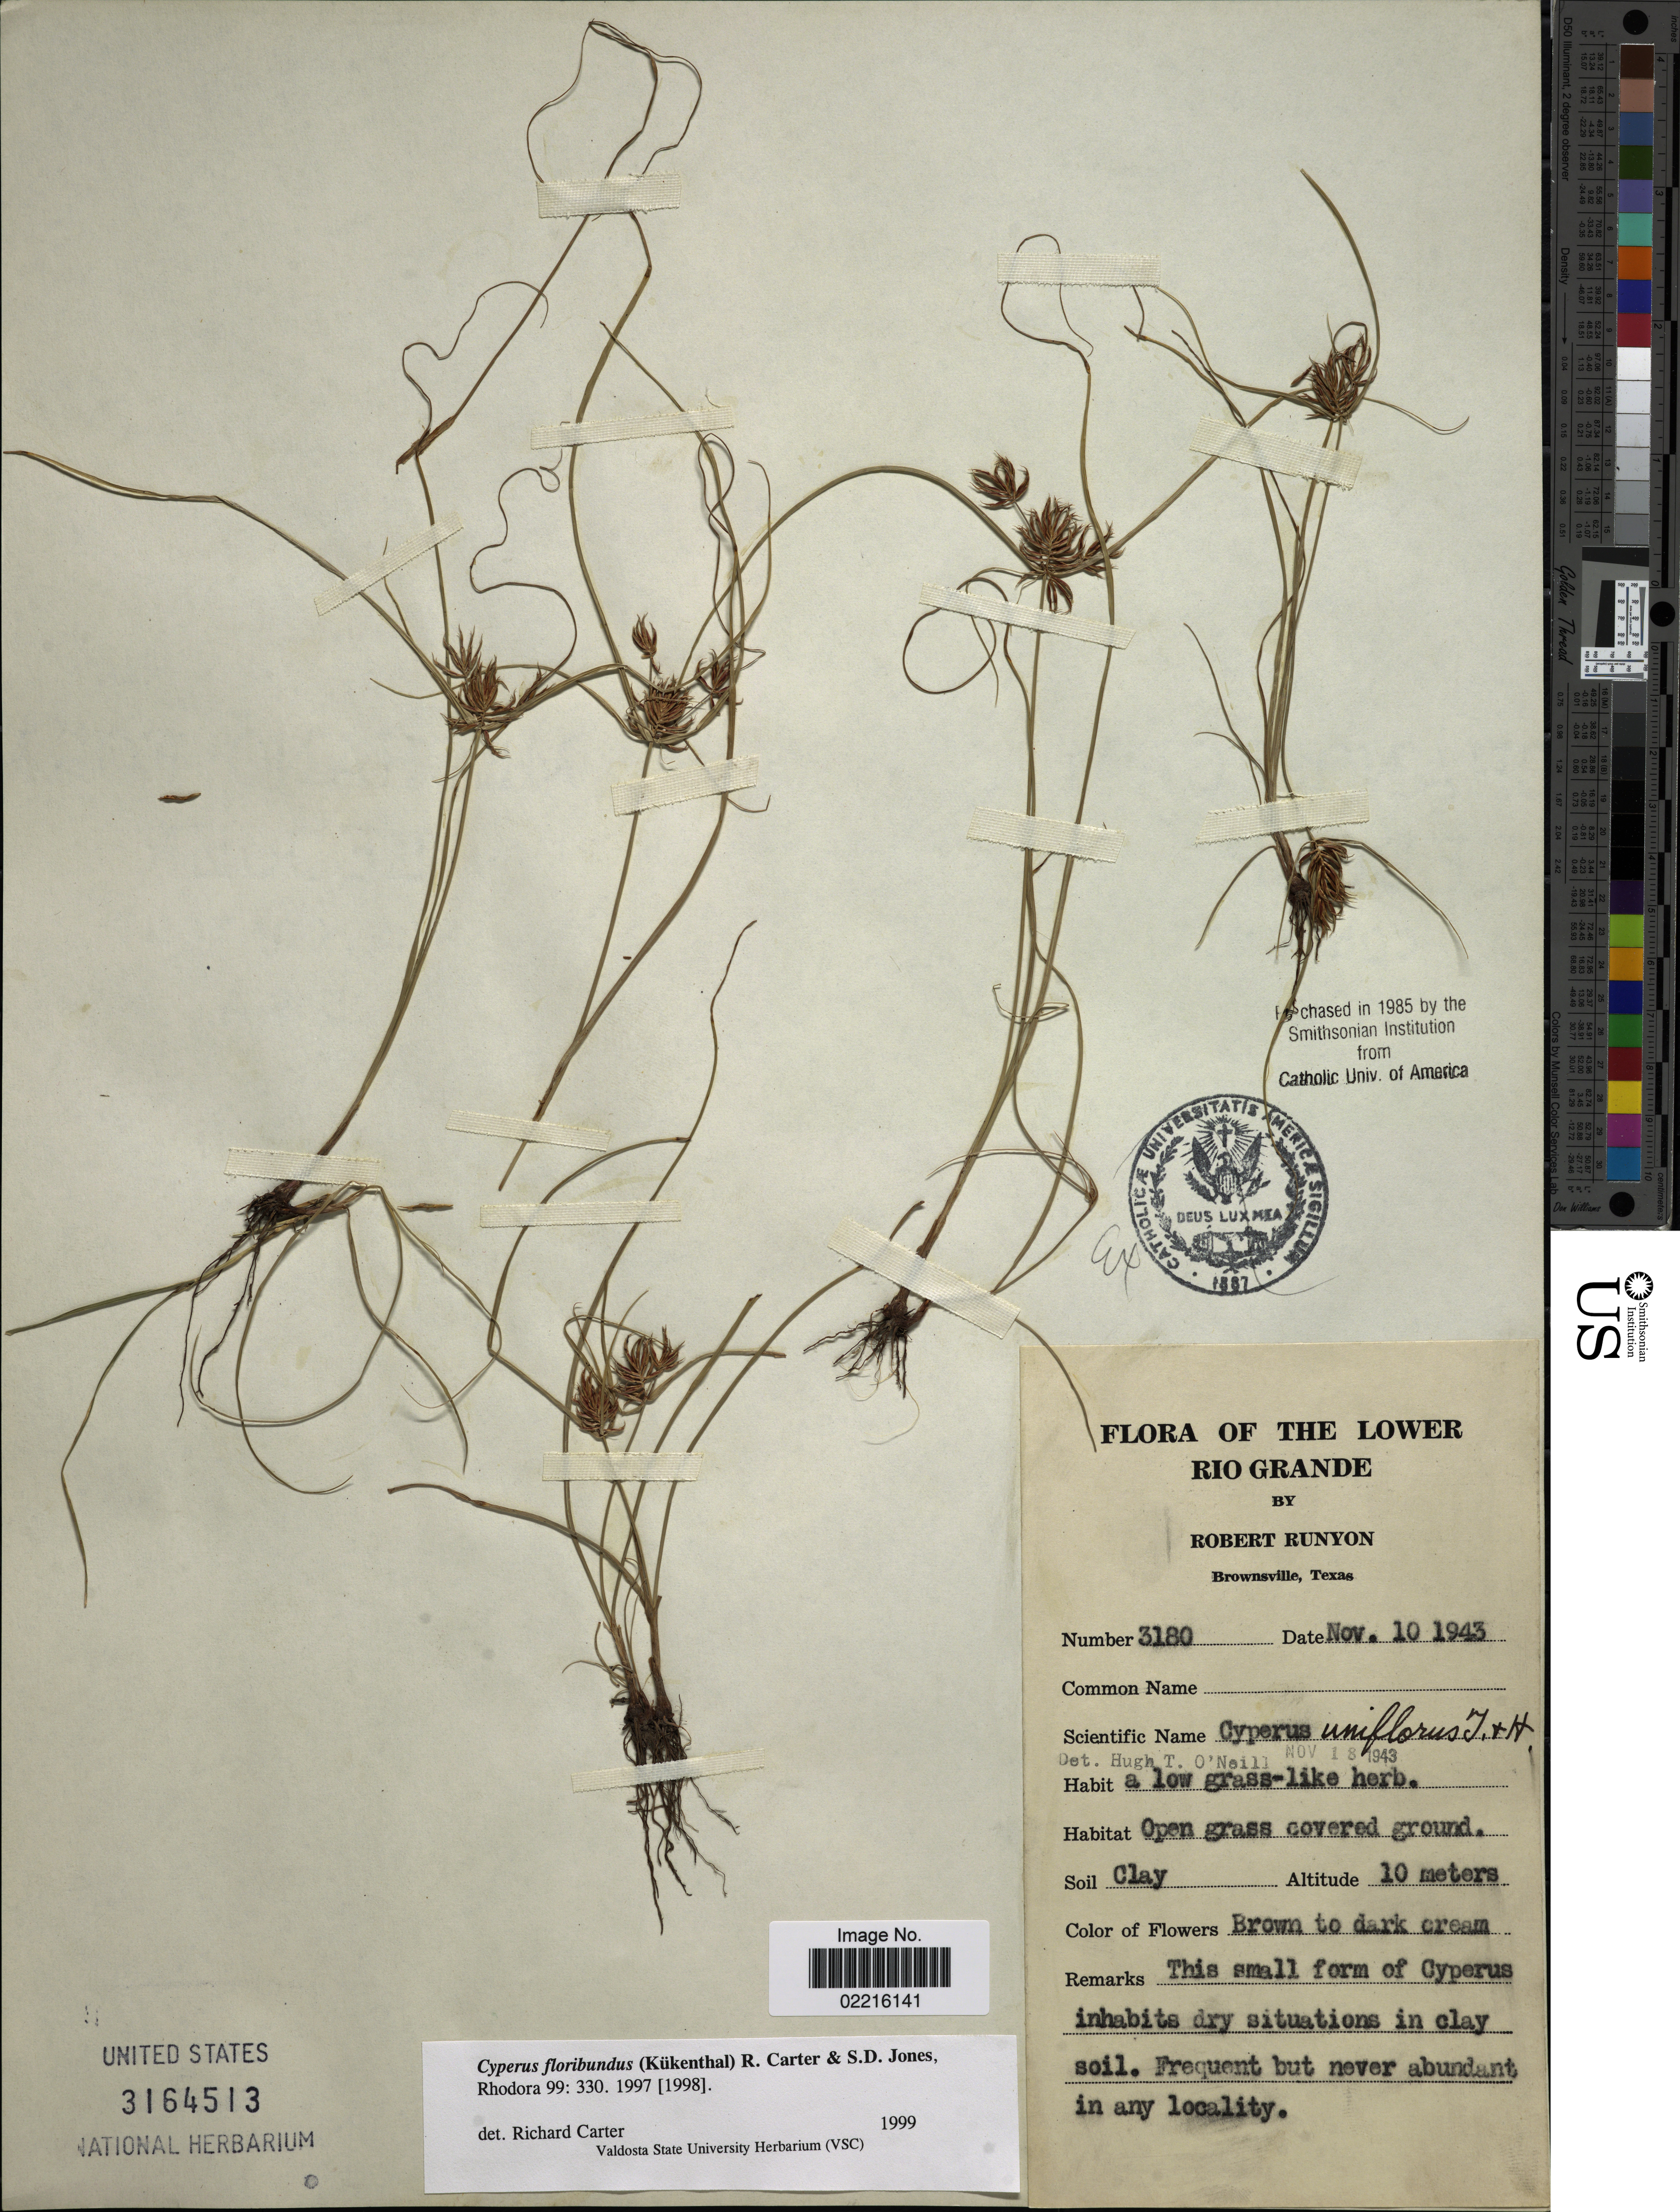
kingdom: Plantae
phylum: Tracheophyta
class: Liliopsida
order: Poales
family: Cyperaceae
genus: Cyperus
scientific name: Cyperus floribundus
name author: (Kük.) R. Carter & S.D. Jones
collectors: R. Runyon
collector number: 3180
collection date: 1943-11-10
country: United States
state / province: Texas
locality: The Lower Rio Grande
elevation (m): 10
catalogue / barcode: US 3164513